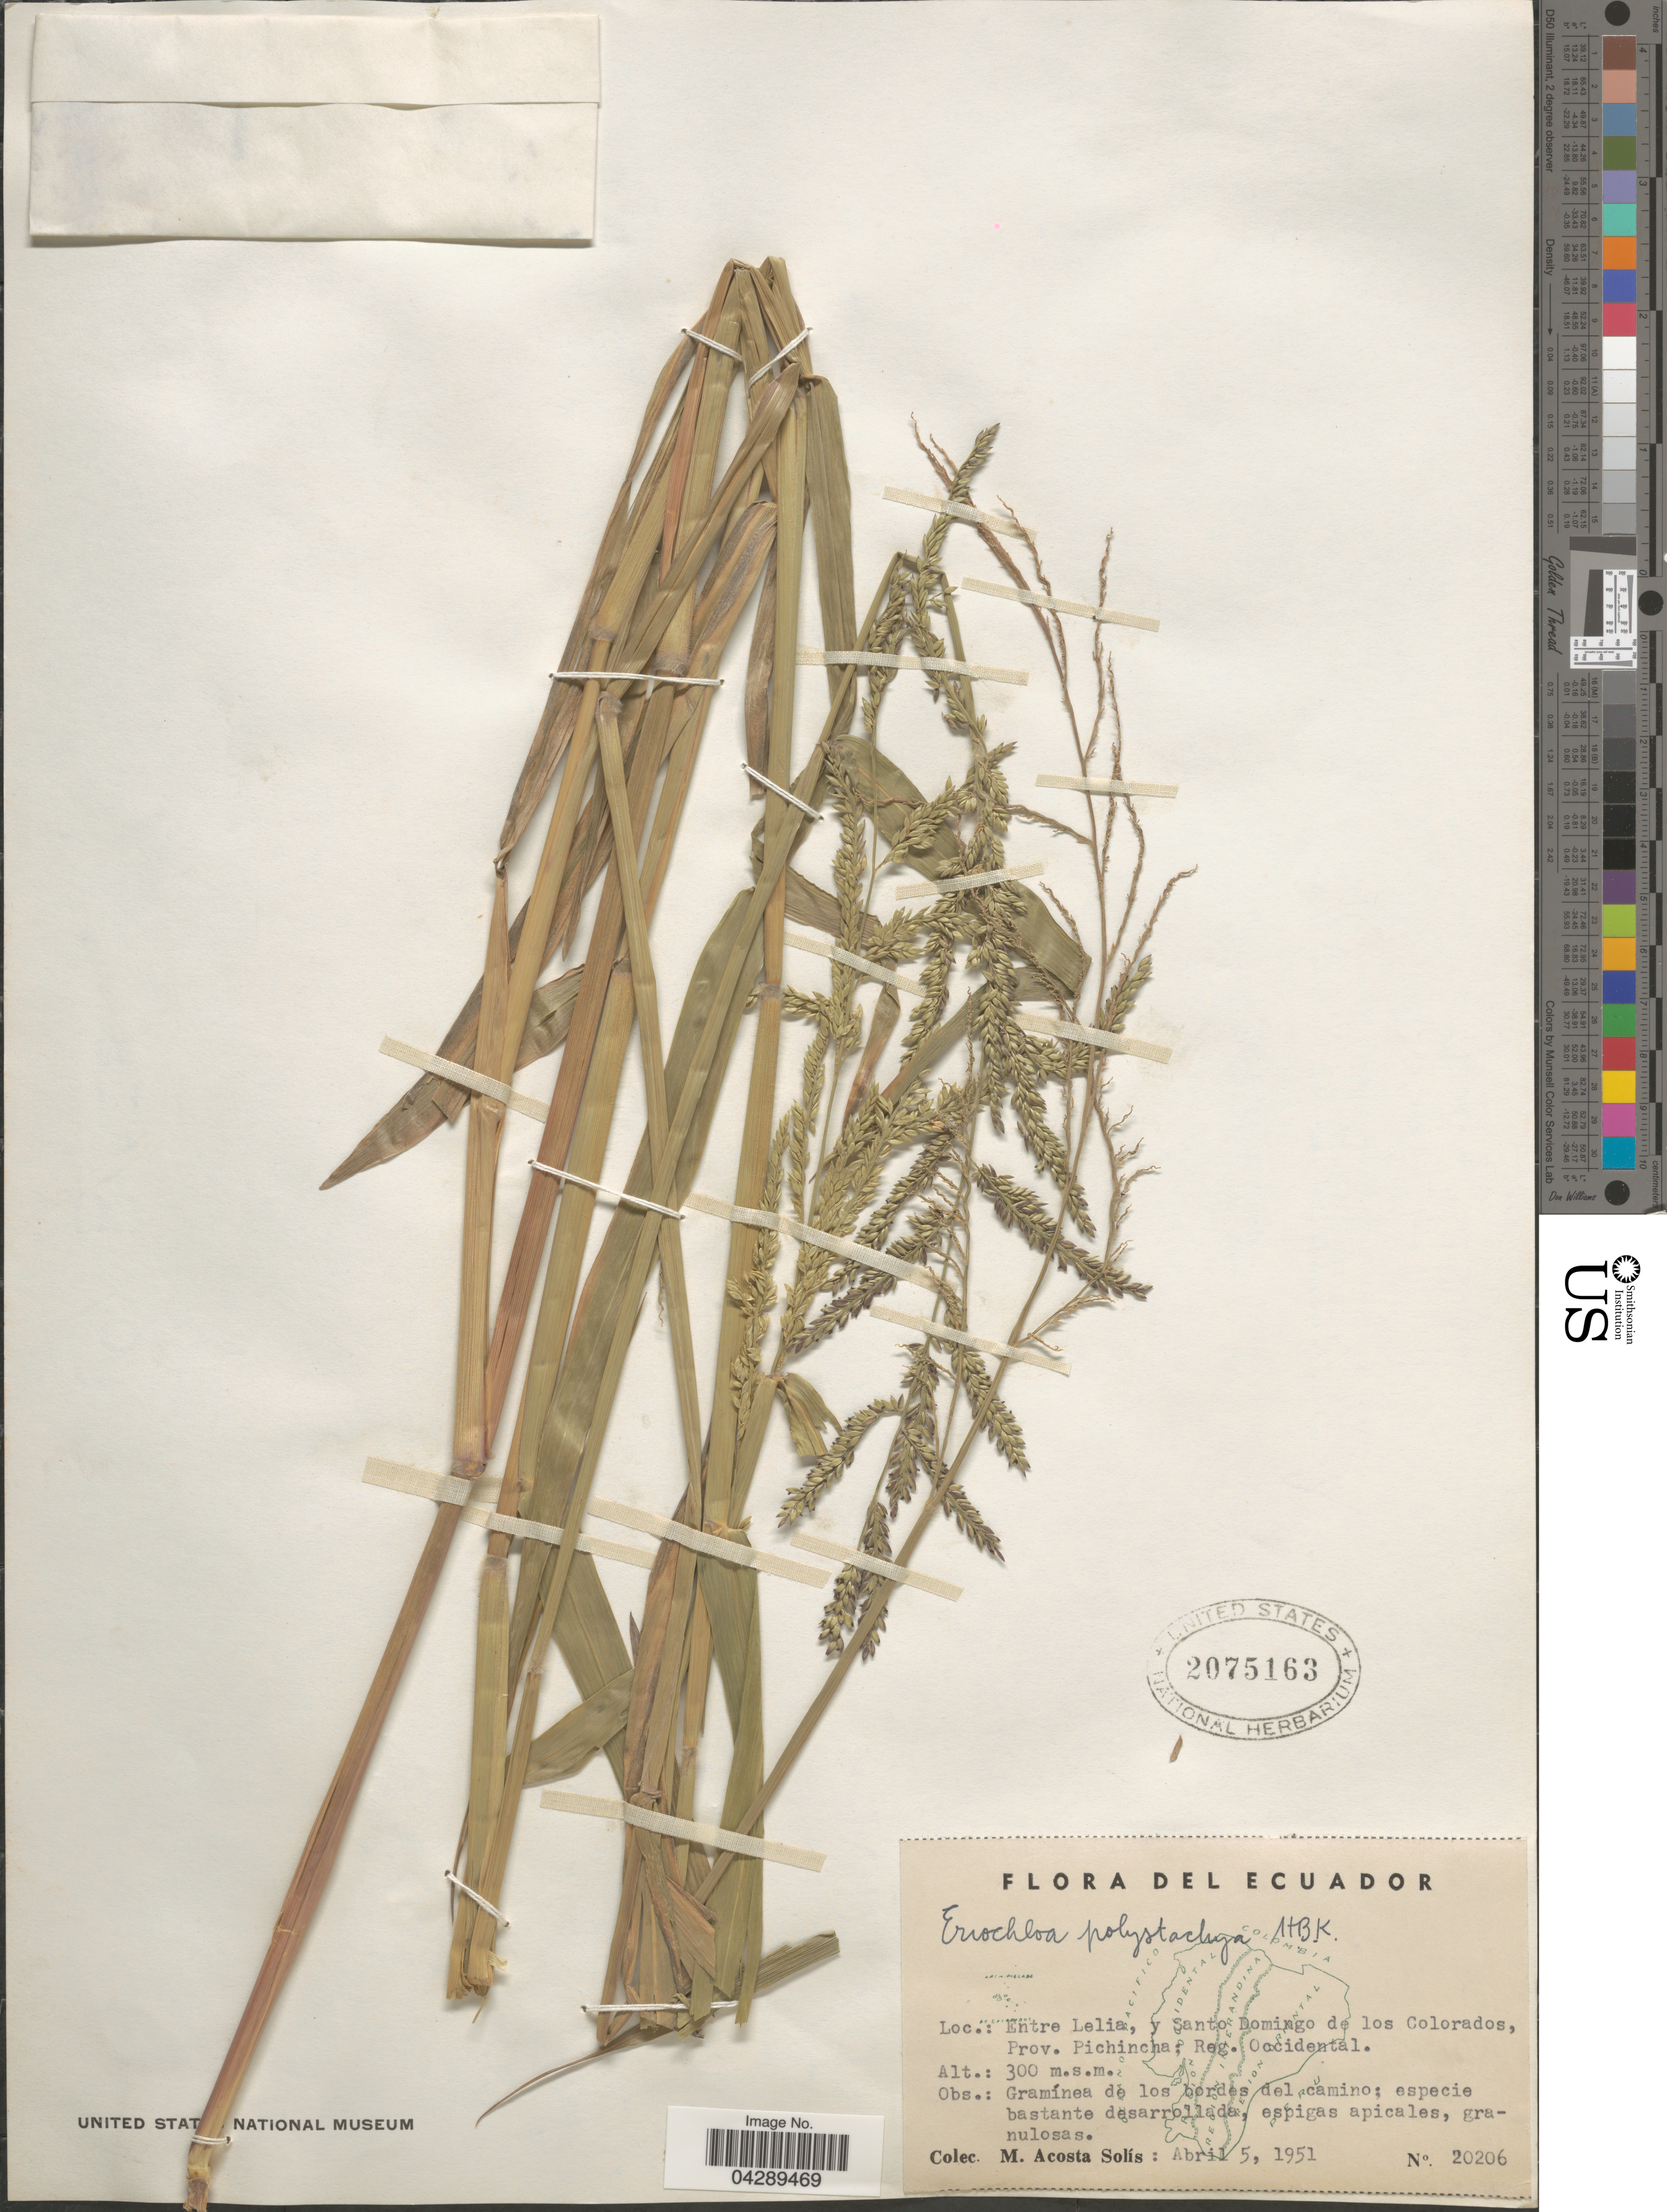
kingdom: Plantae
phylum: Tracheophyta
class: Liliopsida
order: Poales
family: Poaceae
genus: Eriochloa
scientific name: Eriochloa polystachya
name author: Kunth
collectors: M. Acosta Solis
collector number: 20206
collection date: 1951-04-05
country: Ecuador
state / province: Pichincha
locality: Entre Lelia, y Santo Domingo de los Colorados, Reg. Occidental.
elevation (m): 300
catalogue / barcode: US 2075163